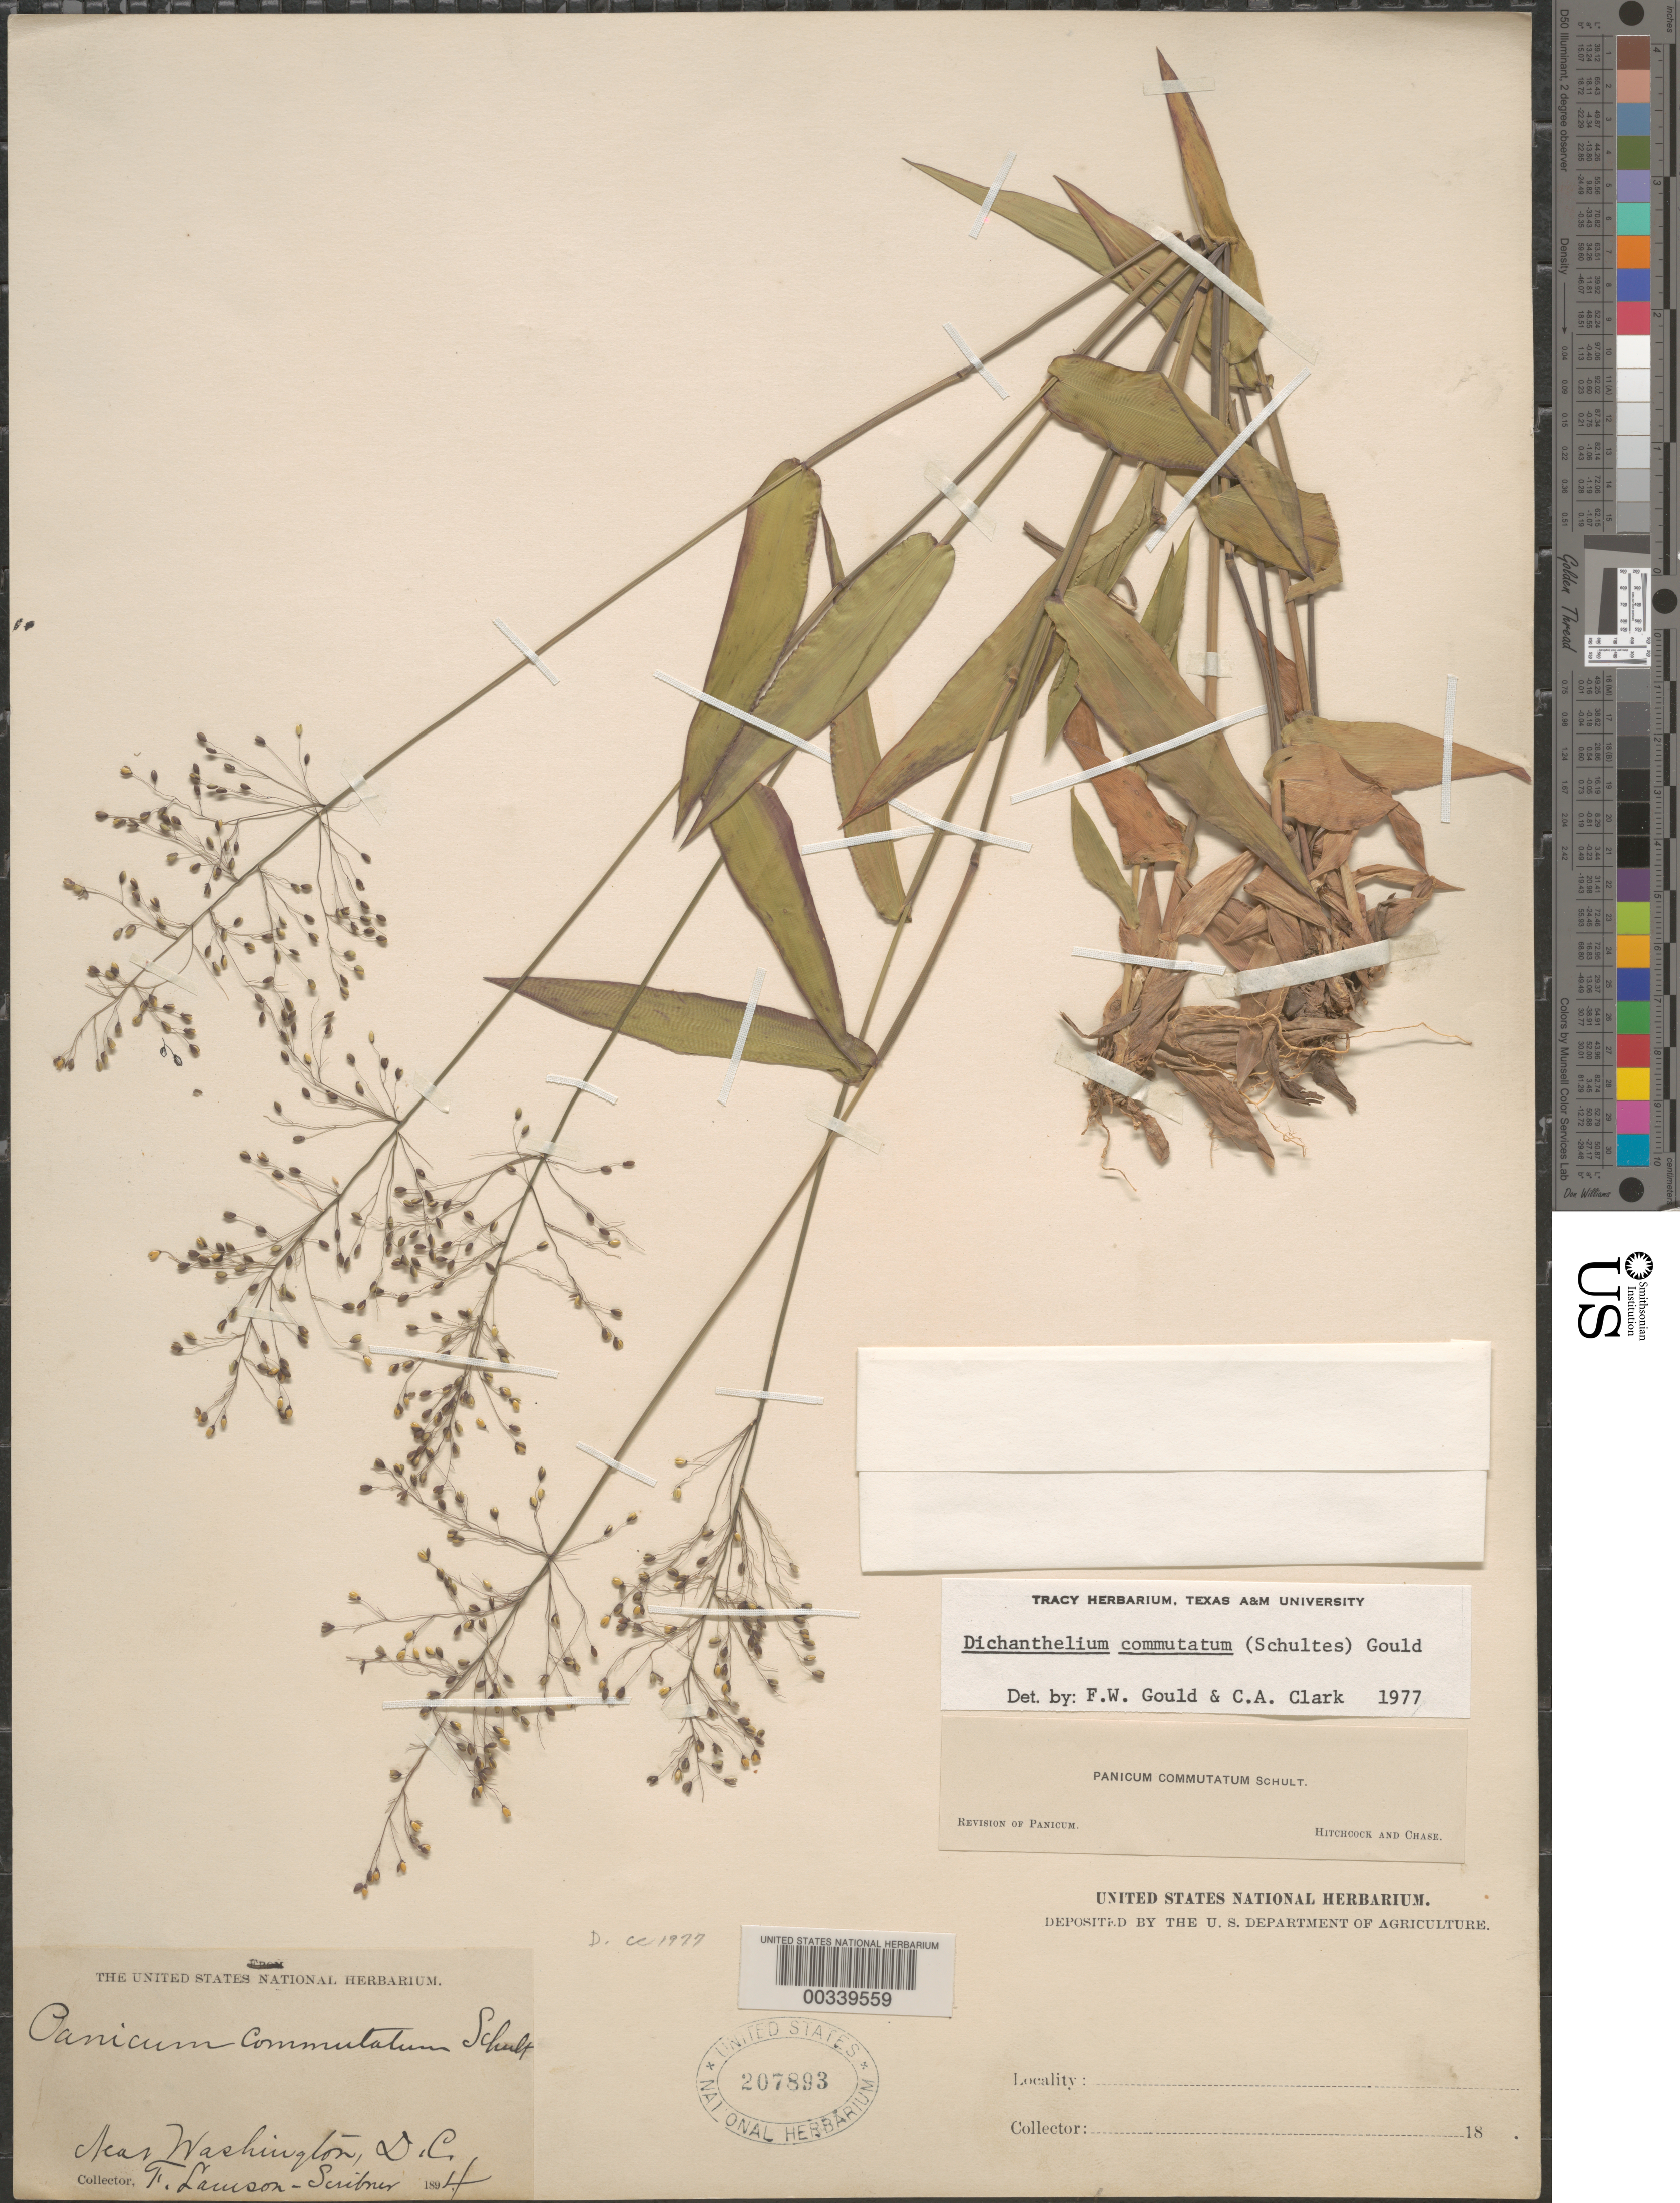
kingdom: Plantae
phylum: Tracheophyta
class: Liliopsida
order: Poales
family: Poaceae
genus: Dichanthelium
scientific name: Dichanthelium commutatum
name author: (Schult.) Gould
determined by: Gould, F. W.; Clark, C. A.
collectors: F. L. Scribner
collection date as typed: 1894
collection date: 1894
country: United States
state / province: District of Columbia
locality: Washington DC area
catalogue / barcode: US 207893